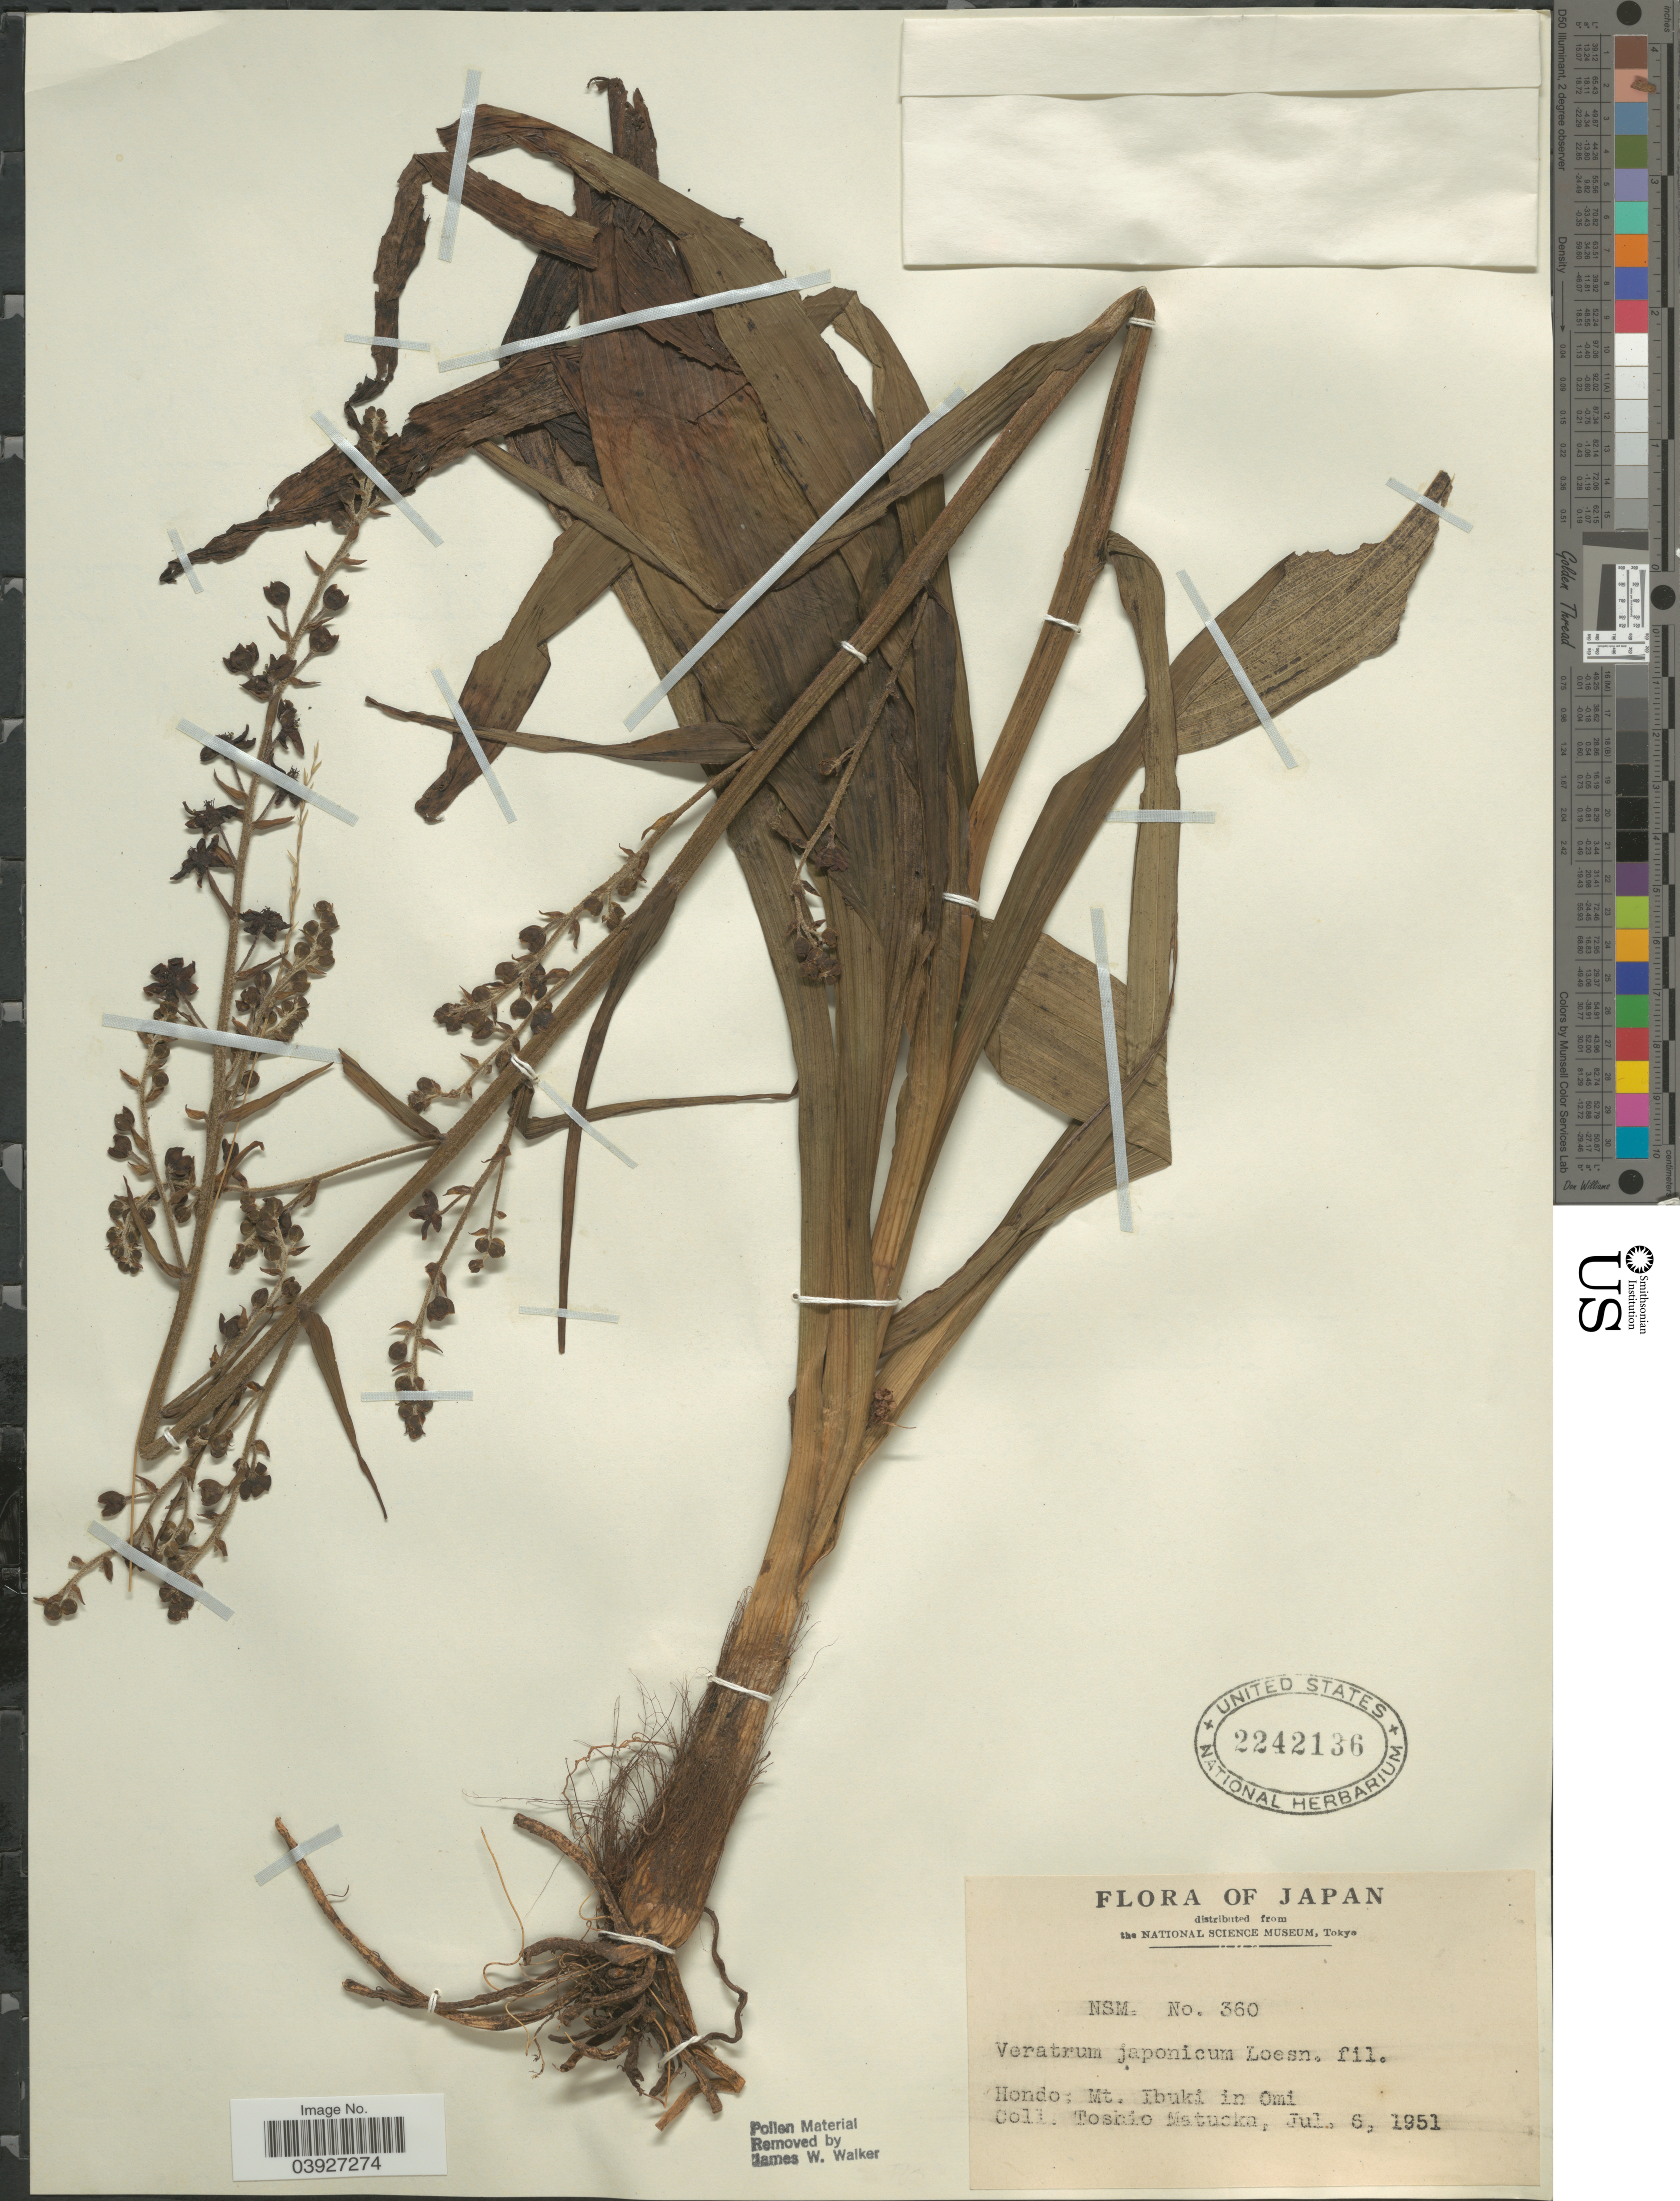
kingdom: Plantae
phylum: Tracheophyta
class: Liliopsida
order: Liliales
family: Melanthiaceae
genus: Veratrum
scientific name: Veratrum japonicum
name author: (Baker) O. Loes.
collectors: T. Matuoka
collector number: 360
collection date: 1951-07-06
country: Japan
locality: Hondo: Mt. Ibuki in Omi.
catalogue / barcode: US 2242136